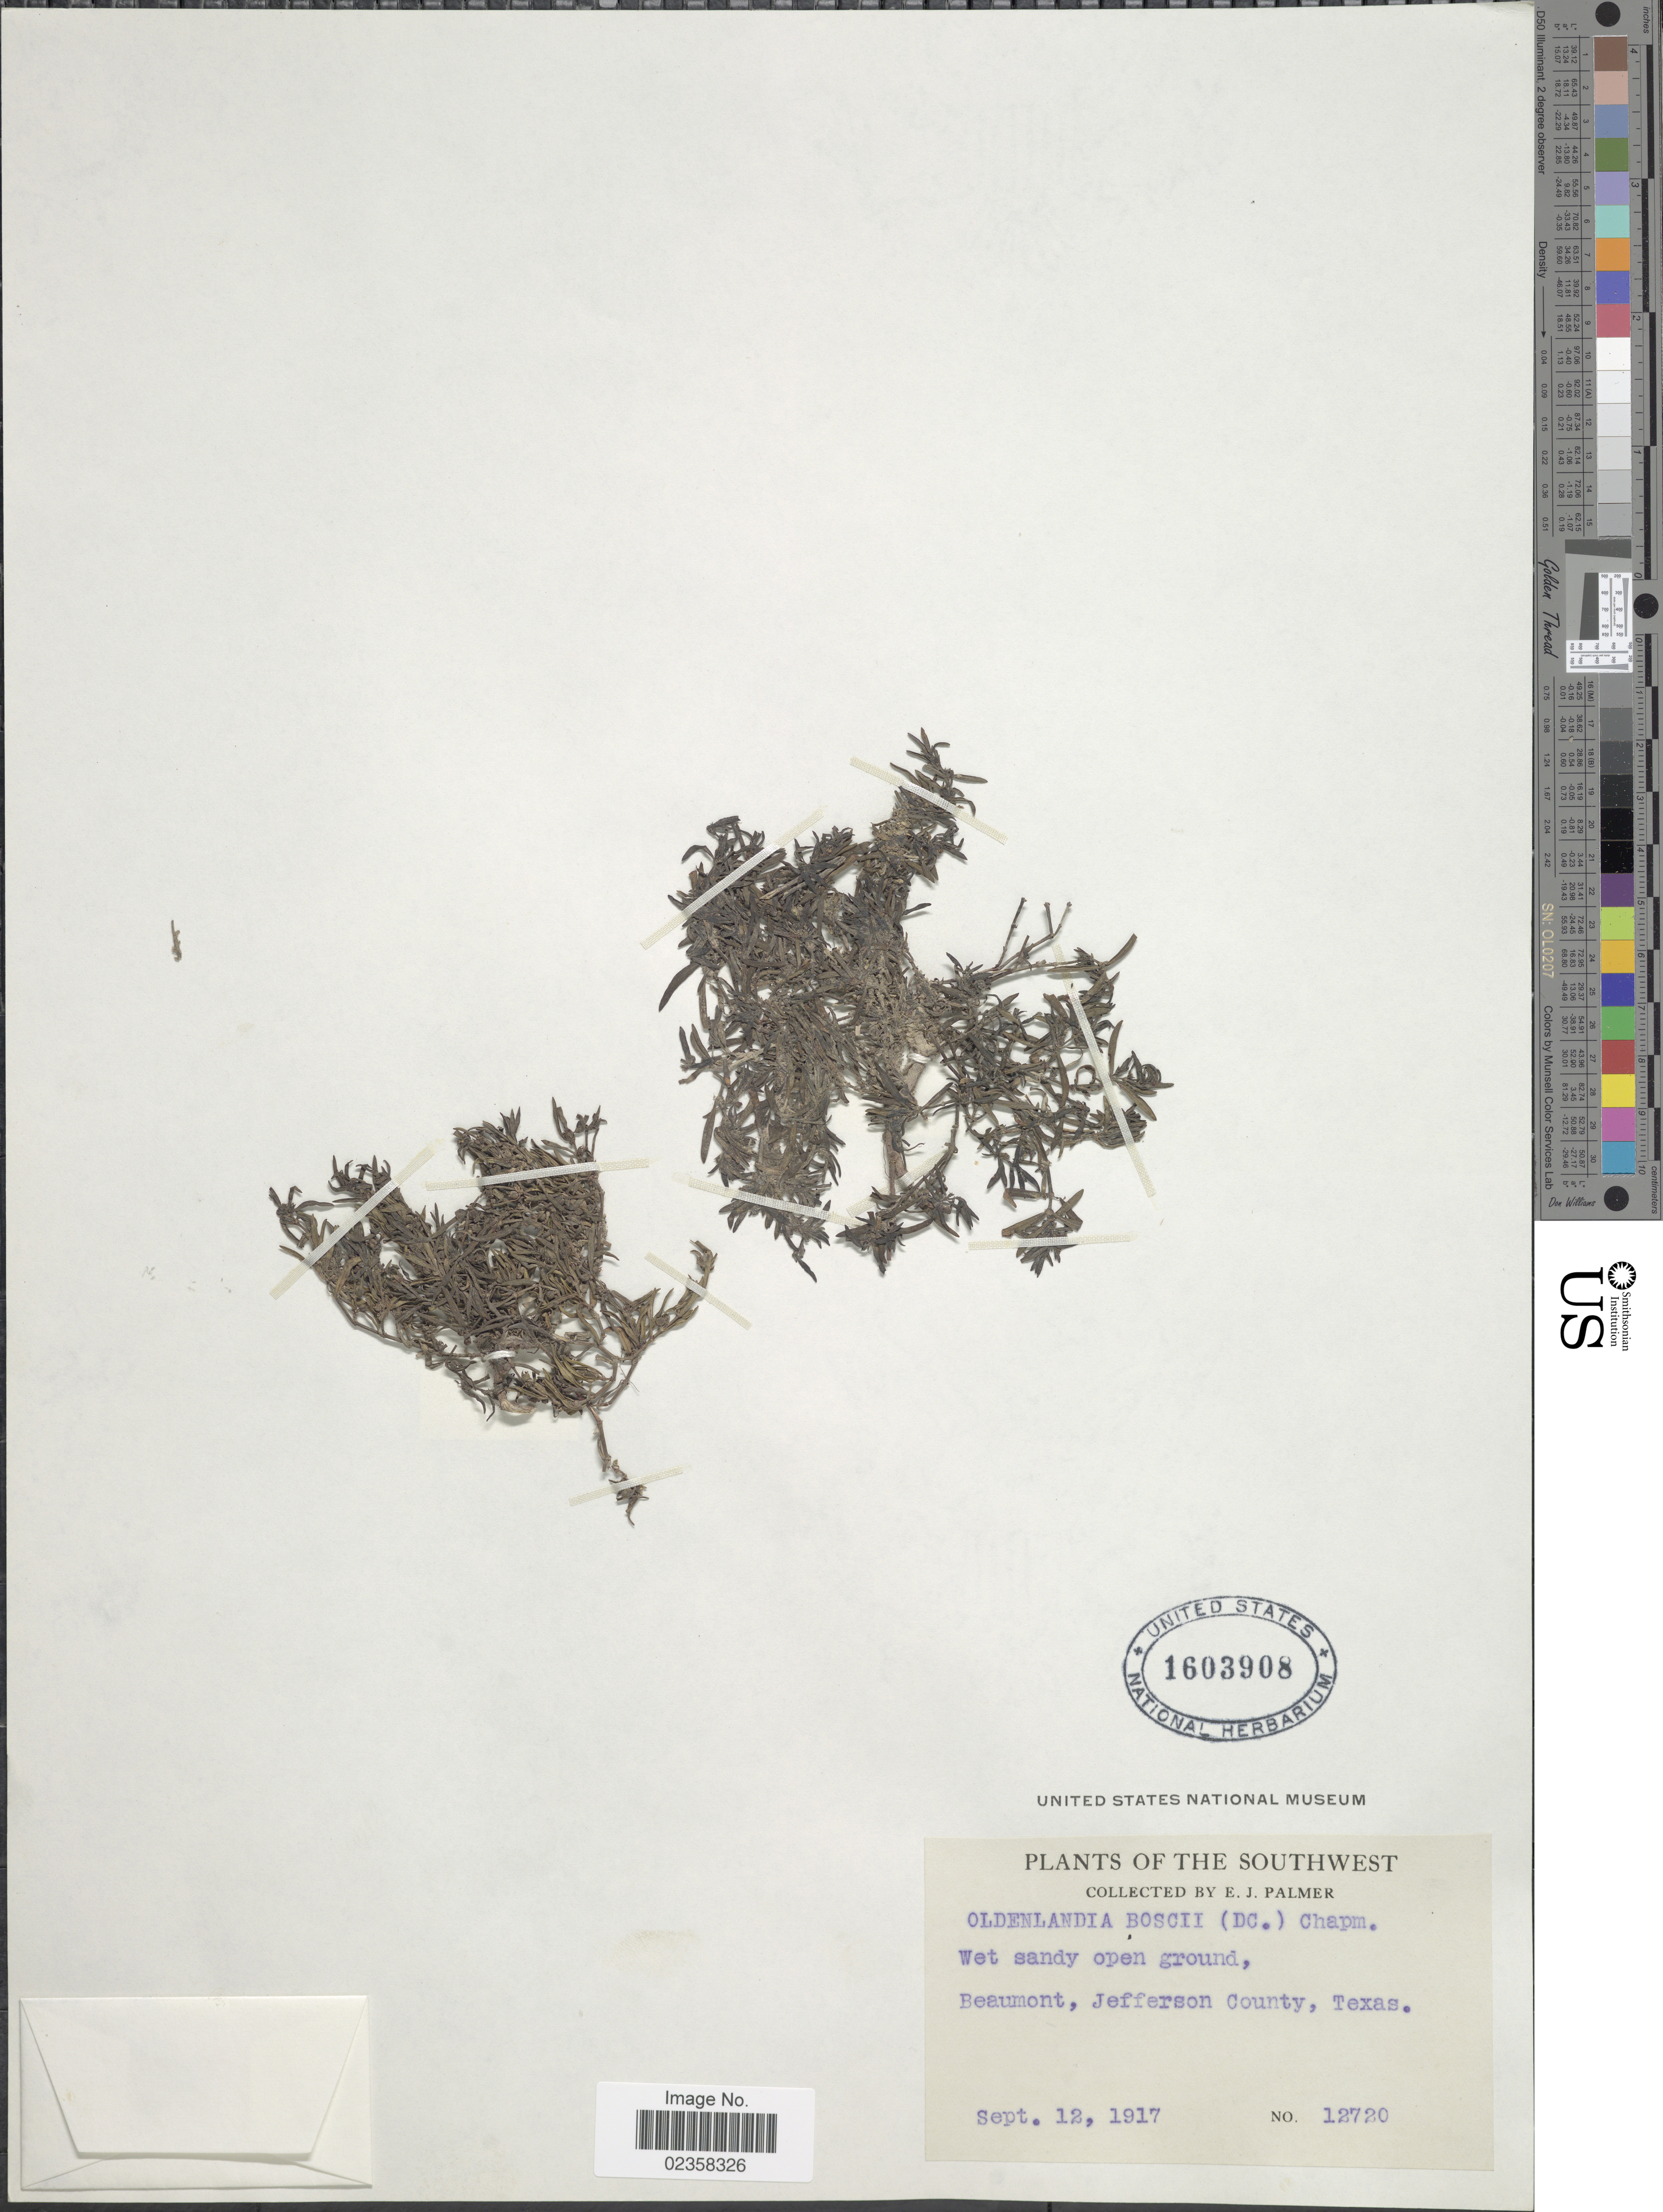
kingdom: Plantae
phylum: Tracheophyta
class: Magnoliopsida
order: Gentianales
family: Rubiaceae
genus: Oldenlandia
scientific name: Oldenlandia boscii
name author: (DC.) Chapm.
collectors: E. J. Palmer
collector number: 12720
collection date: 1917-09-12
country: United States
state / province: Texas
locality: The Southwest, Beaumont, Jefferson County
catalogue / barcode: US 1603908